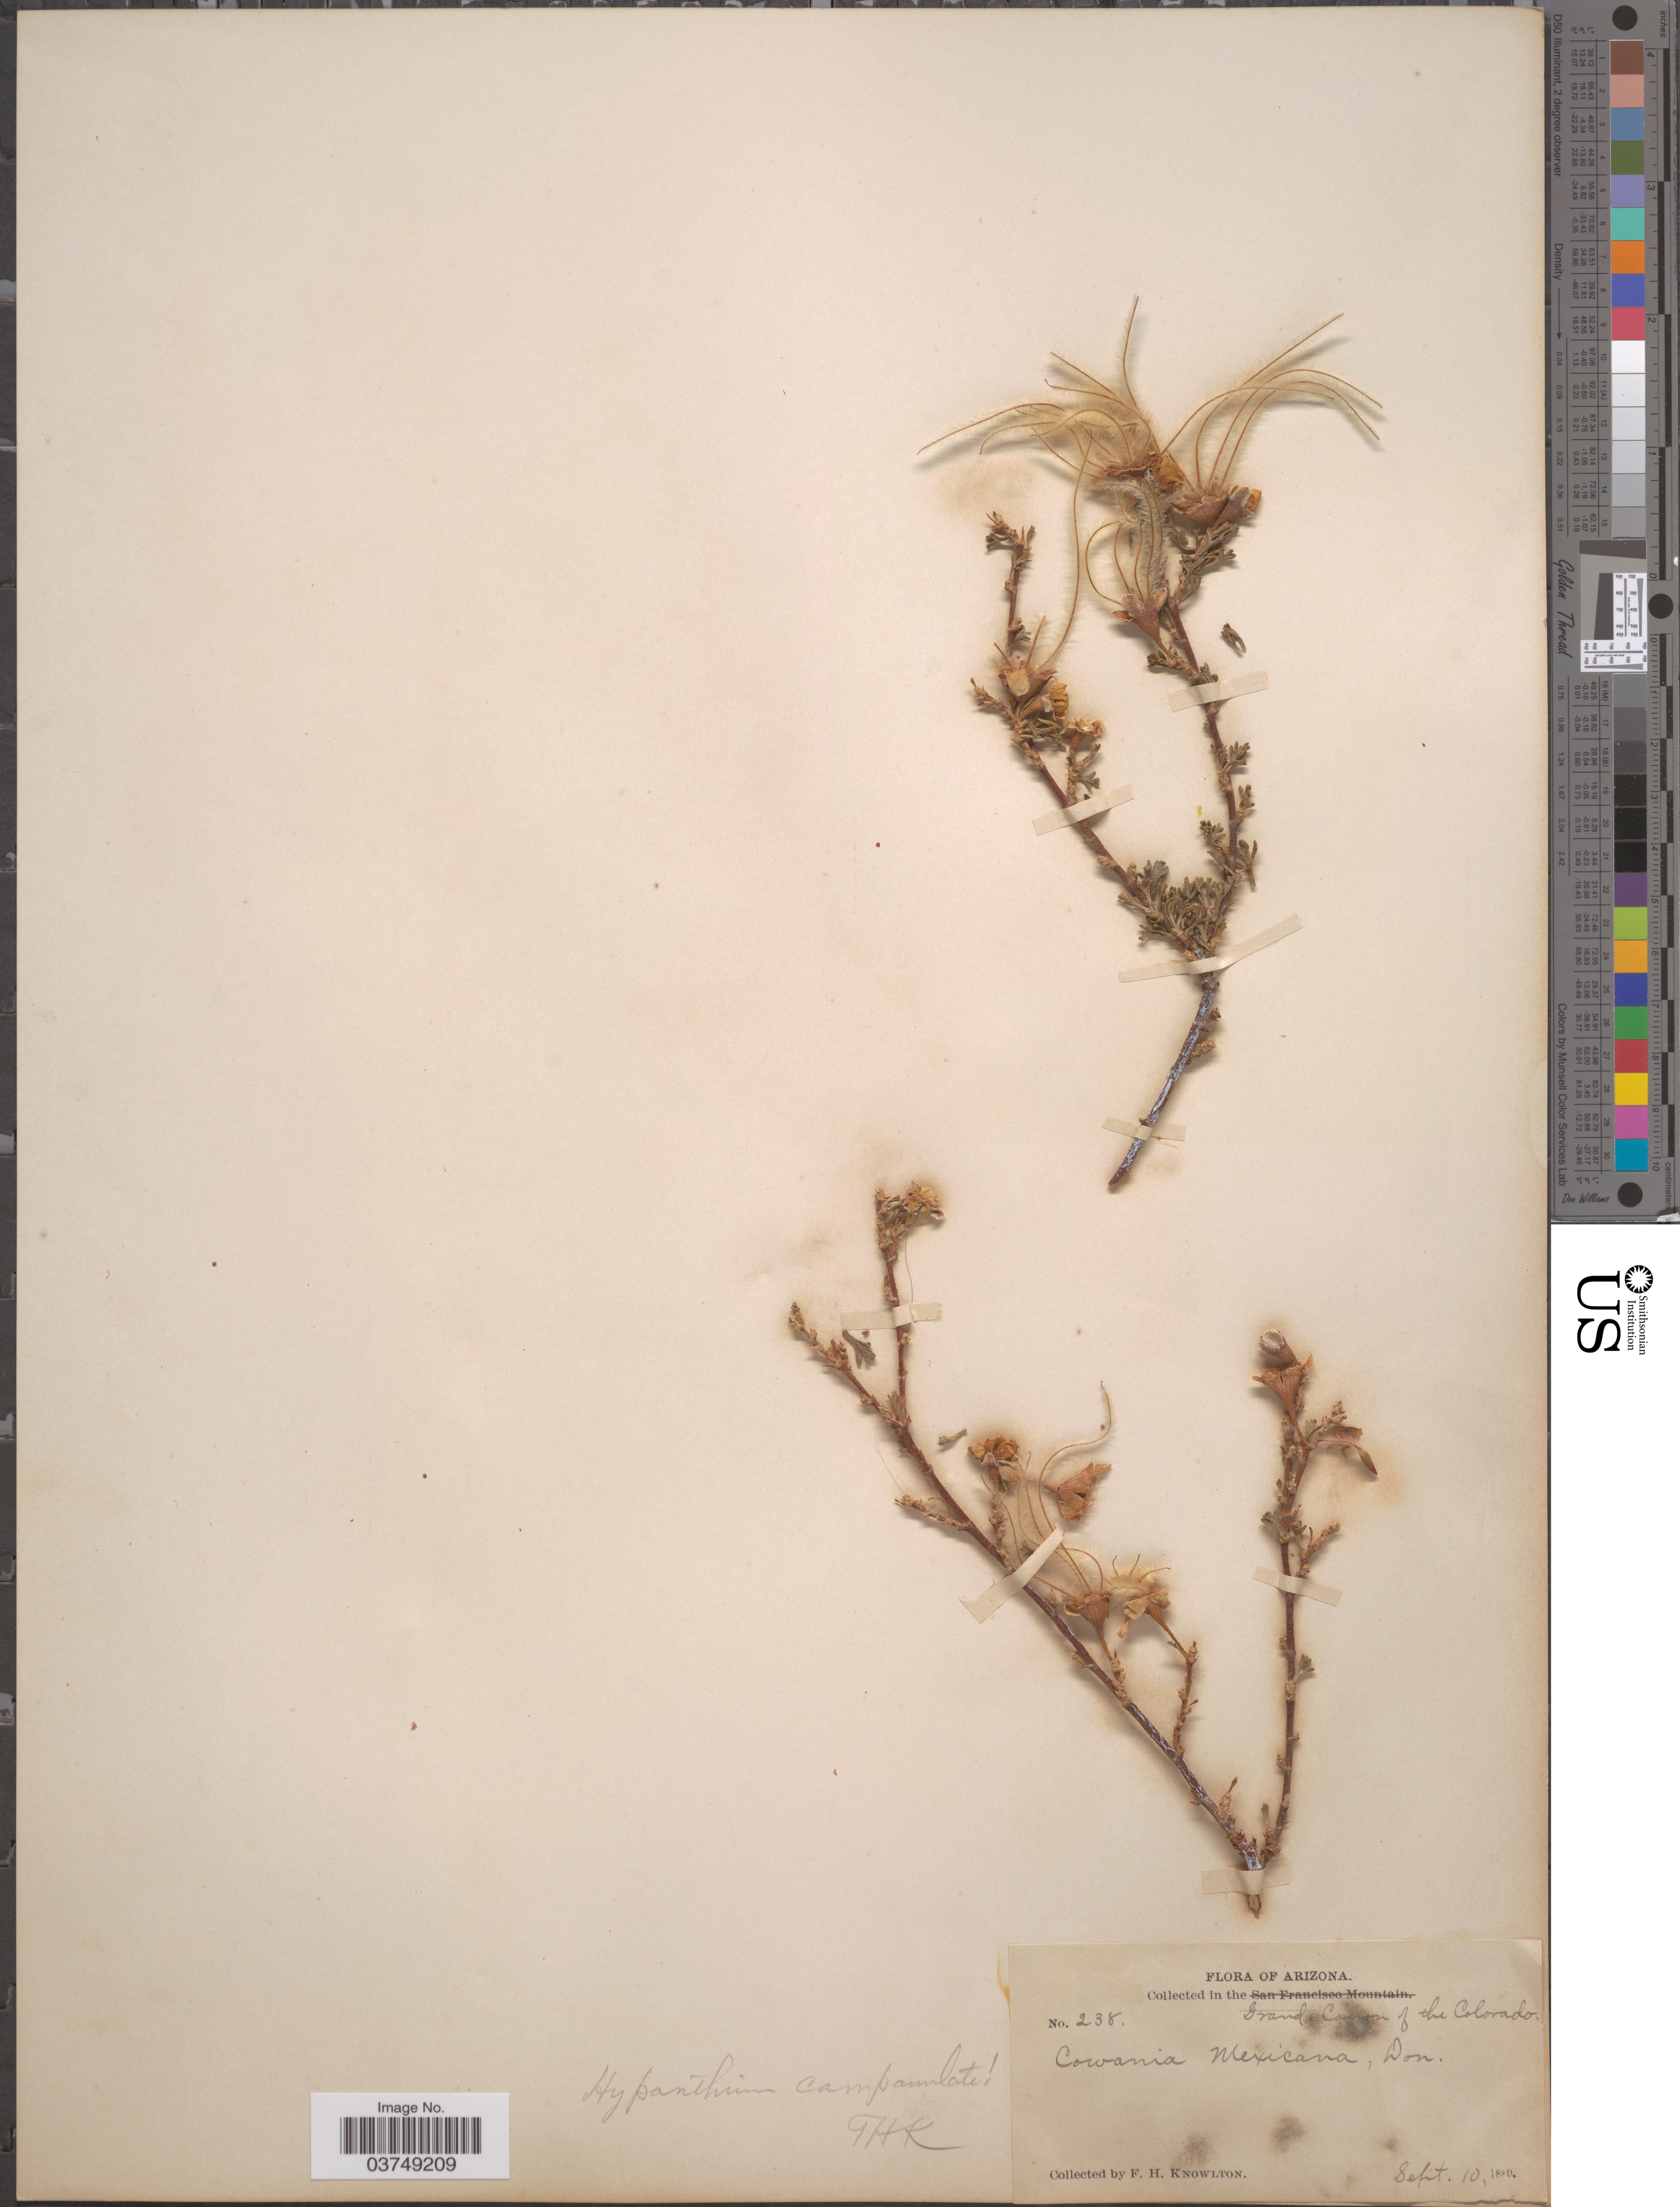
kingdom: Plantae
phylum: Tracheophyta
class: Magnoliopsida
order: Rosales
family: Rosaceae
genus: Purshia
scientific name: Purshia stansburyana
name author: (Torr.) Henrickson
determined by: Strong, Mark T., (BOT), Smithsonian Institution - National Museum of Natural History (UNITED STATES)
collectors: F. H. Knowlton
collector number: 238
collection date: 1889-09-10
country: United States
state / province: Arizona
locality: Grand Canon of the Colorado.